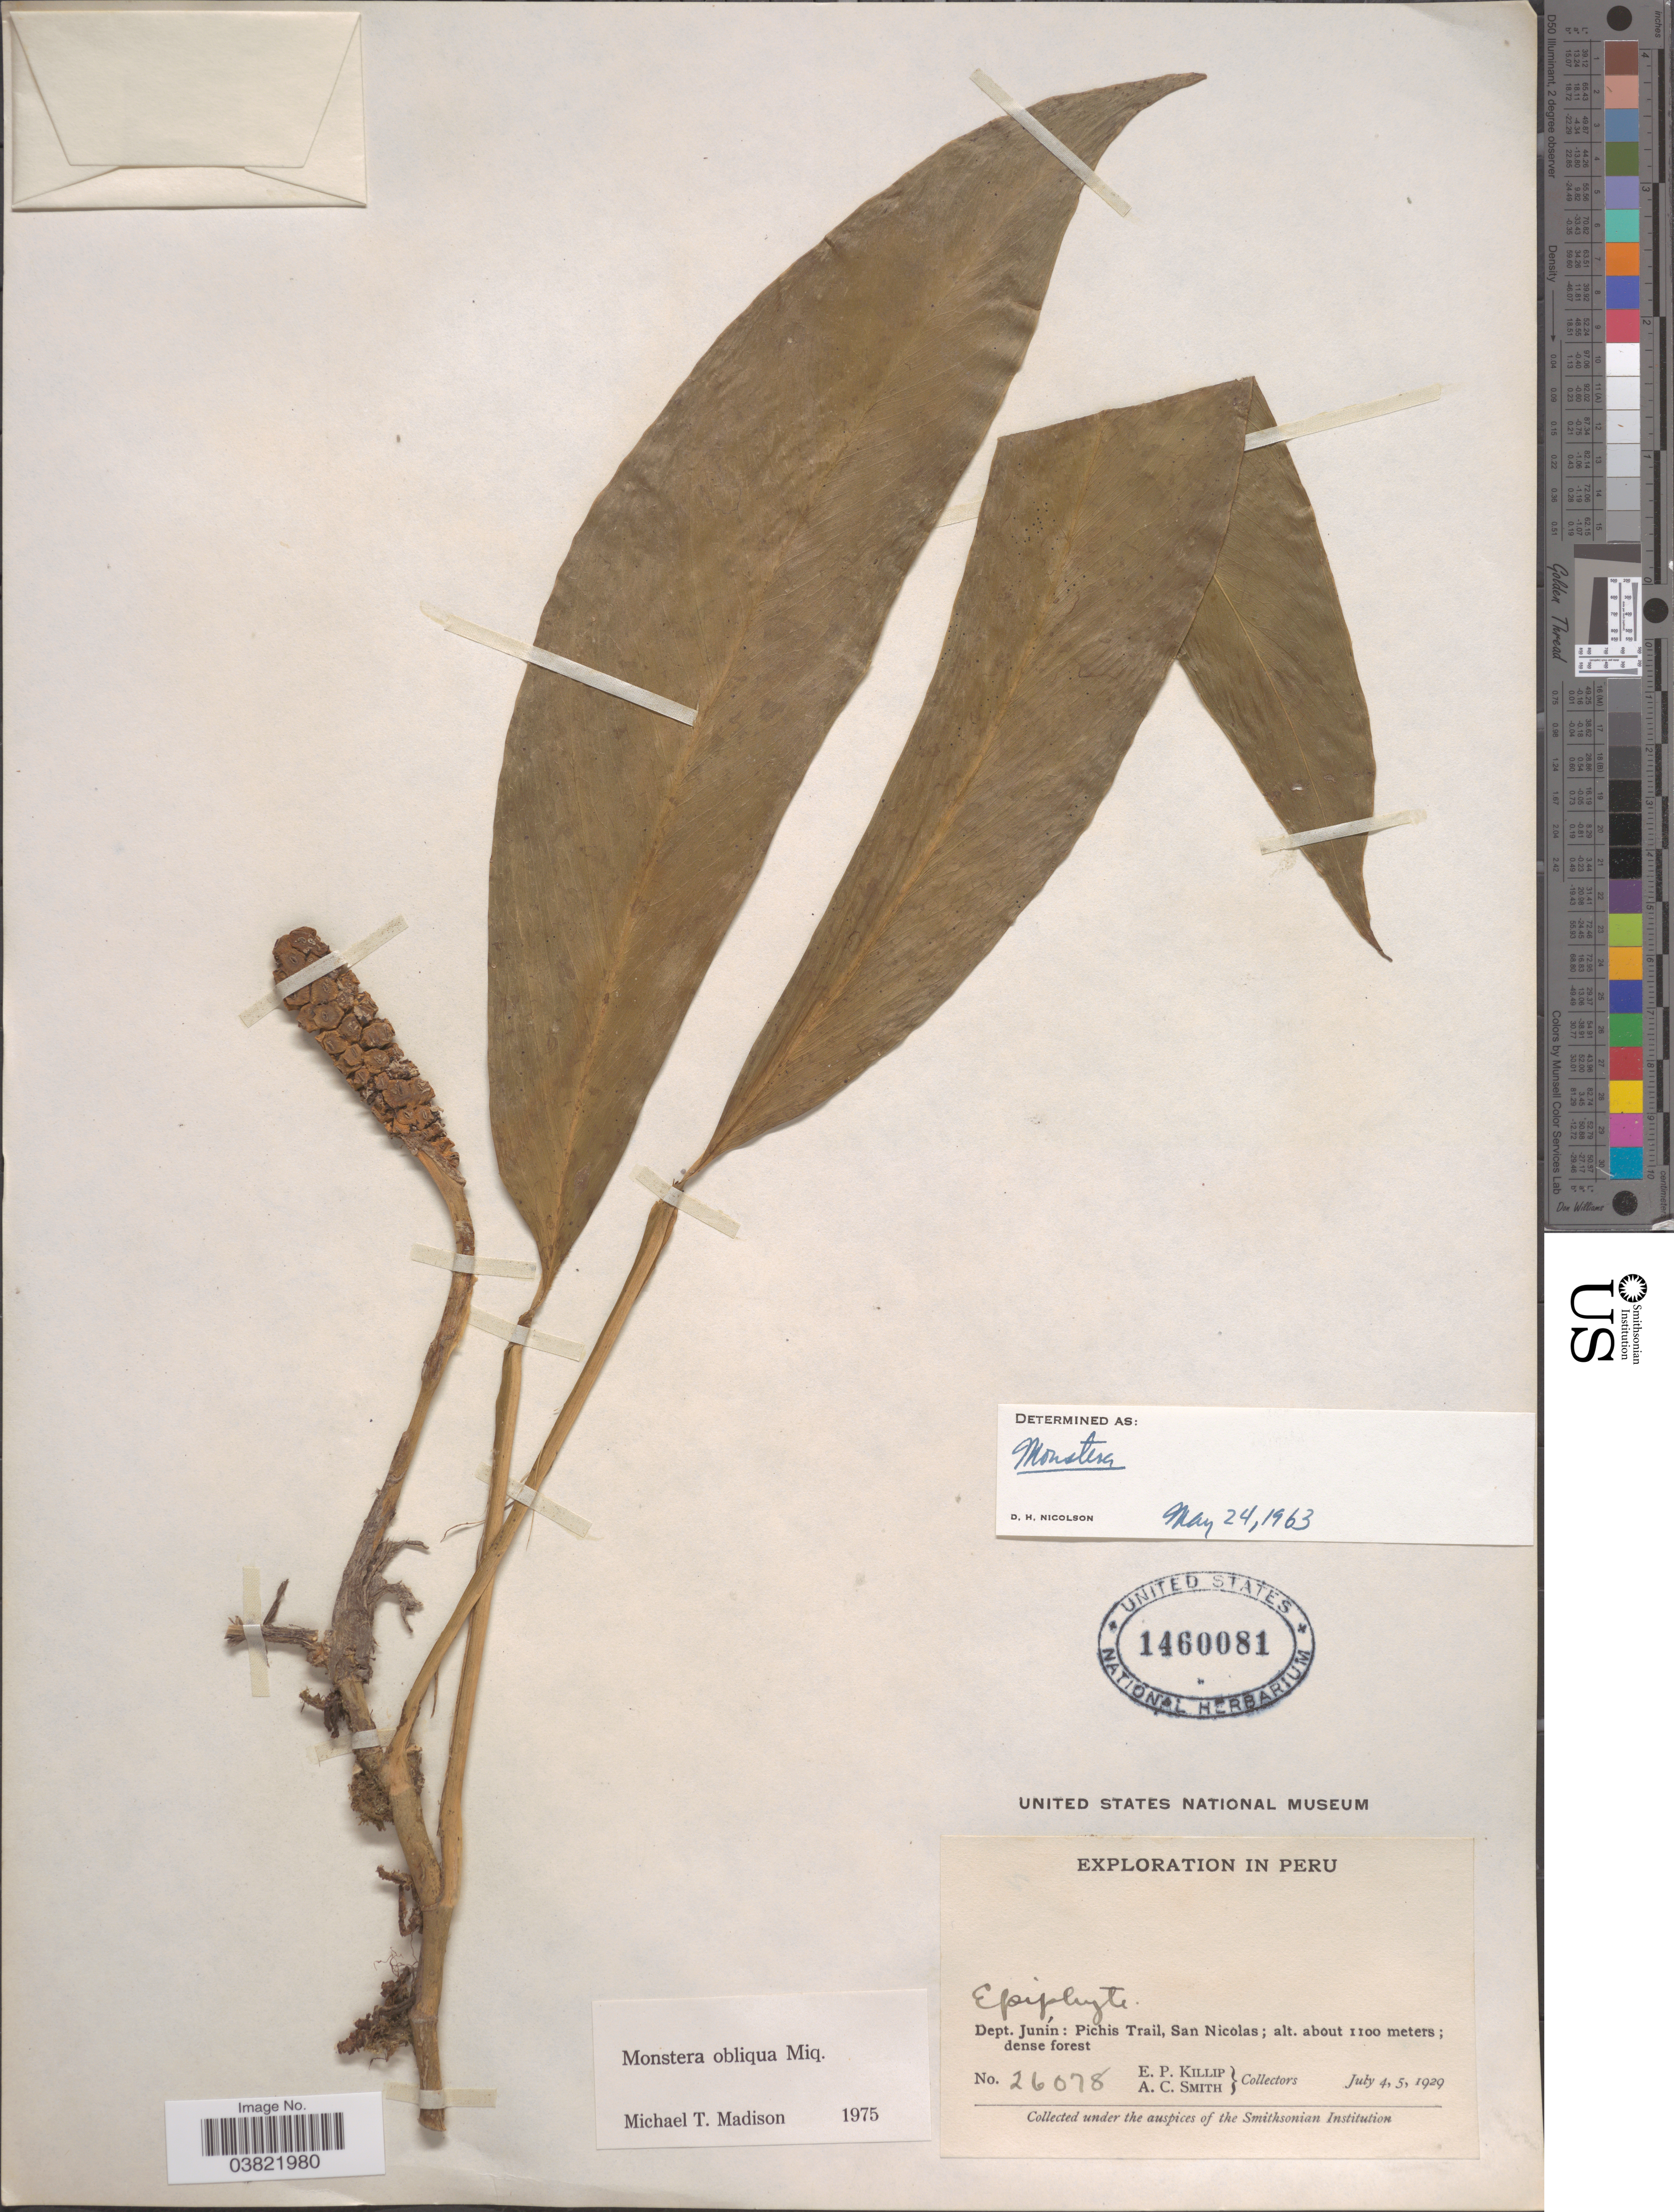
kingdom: Plantae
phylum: Tracheophyta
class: Liliopsida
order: Alismatales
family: Araceae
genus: Monstera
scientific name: Monstera obliqua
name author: Miq.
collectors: E. P. Killip & A. C. Smith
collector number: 26078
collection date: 1929-07-04/1929-07-05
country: Peru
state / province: Junín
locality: Dept. Junín: Pichis Trail, San Nicolas.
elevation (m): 1100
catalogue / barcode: US 1460081